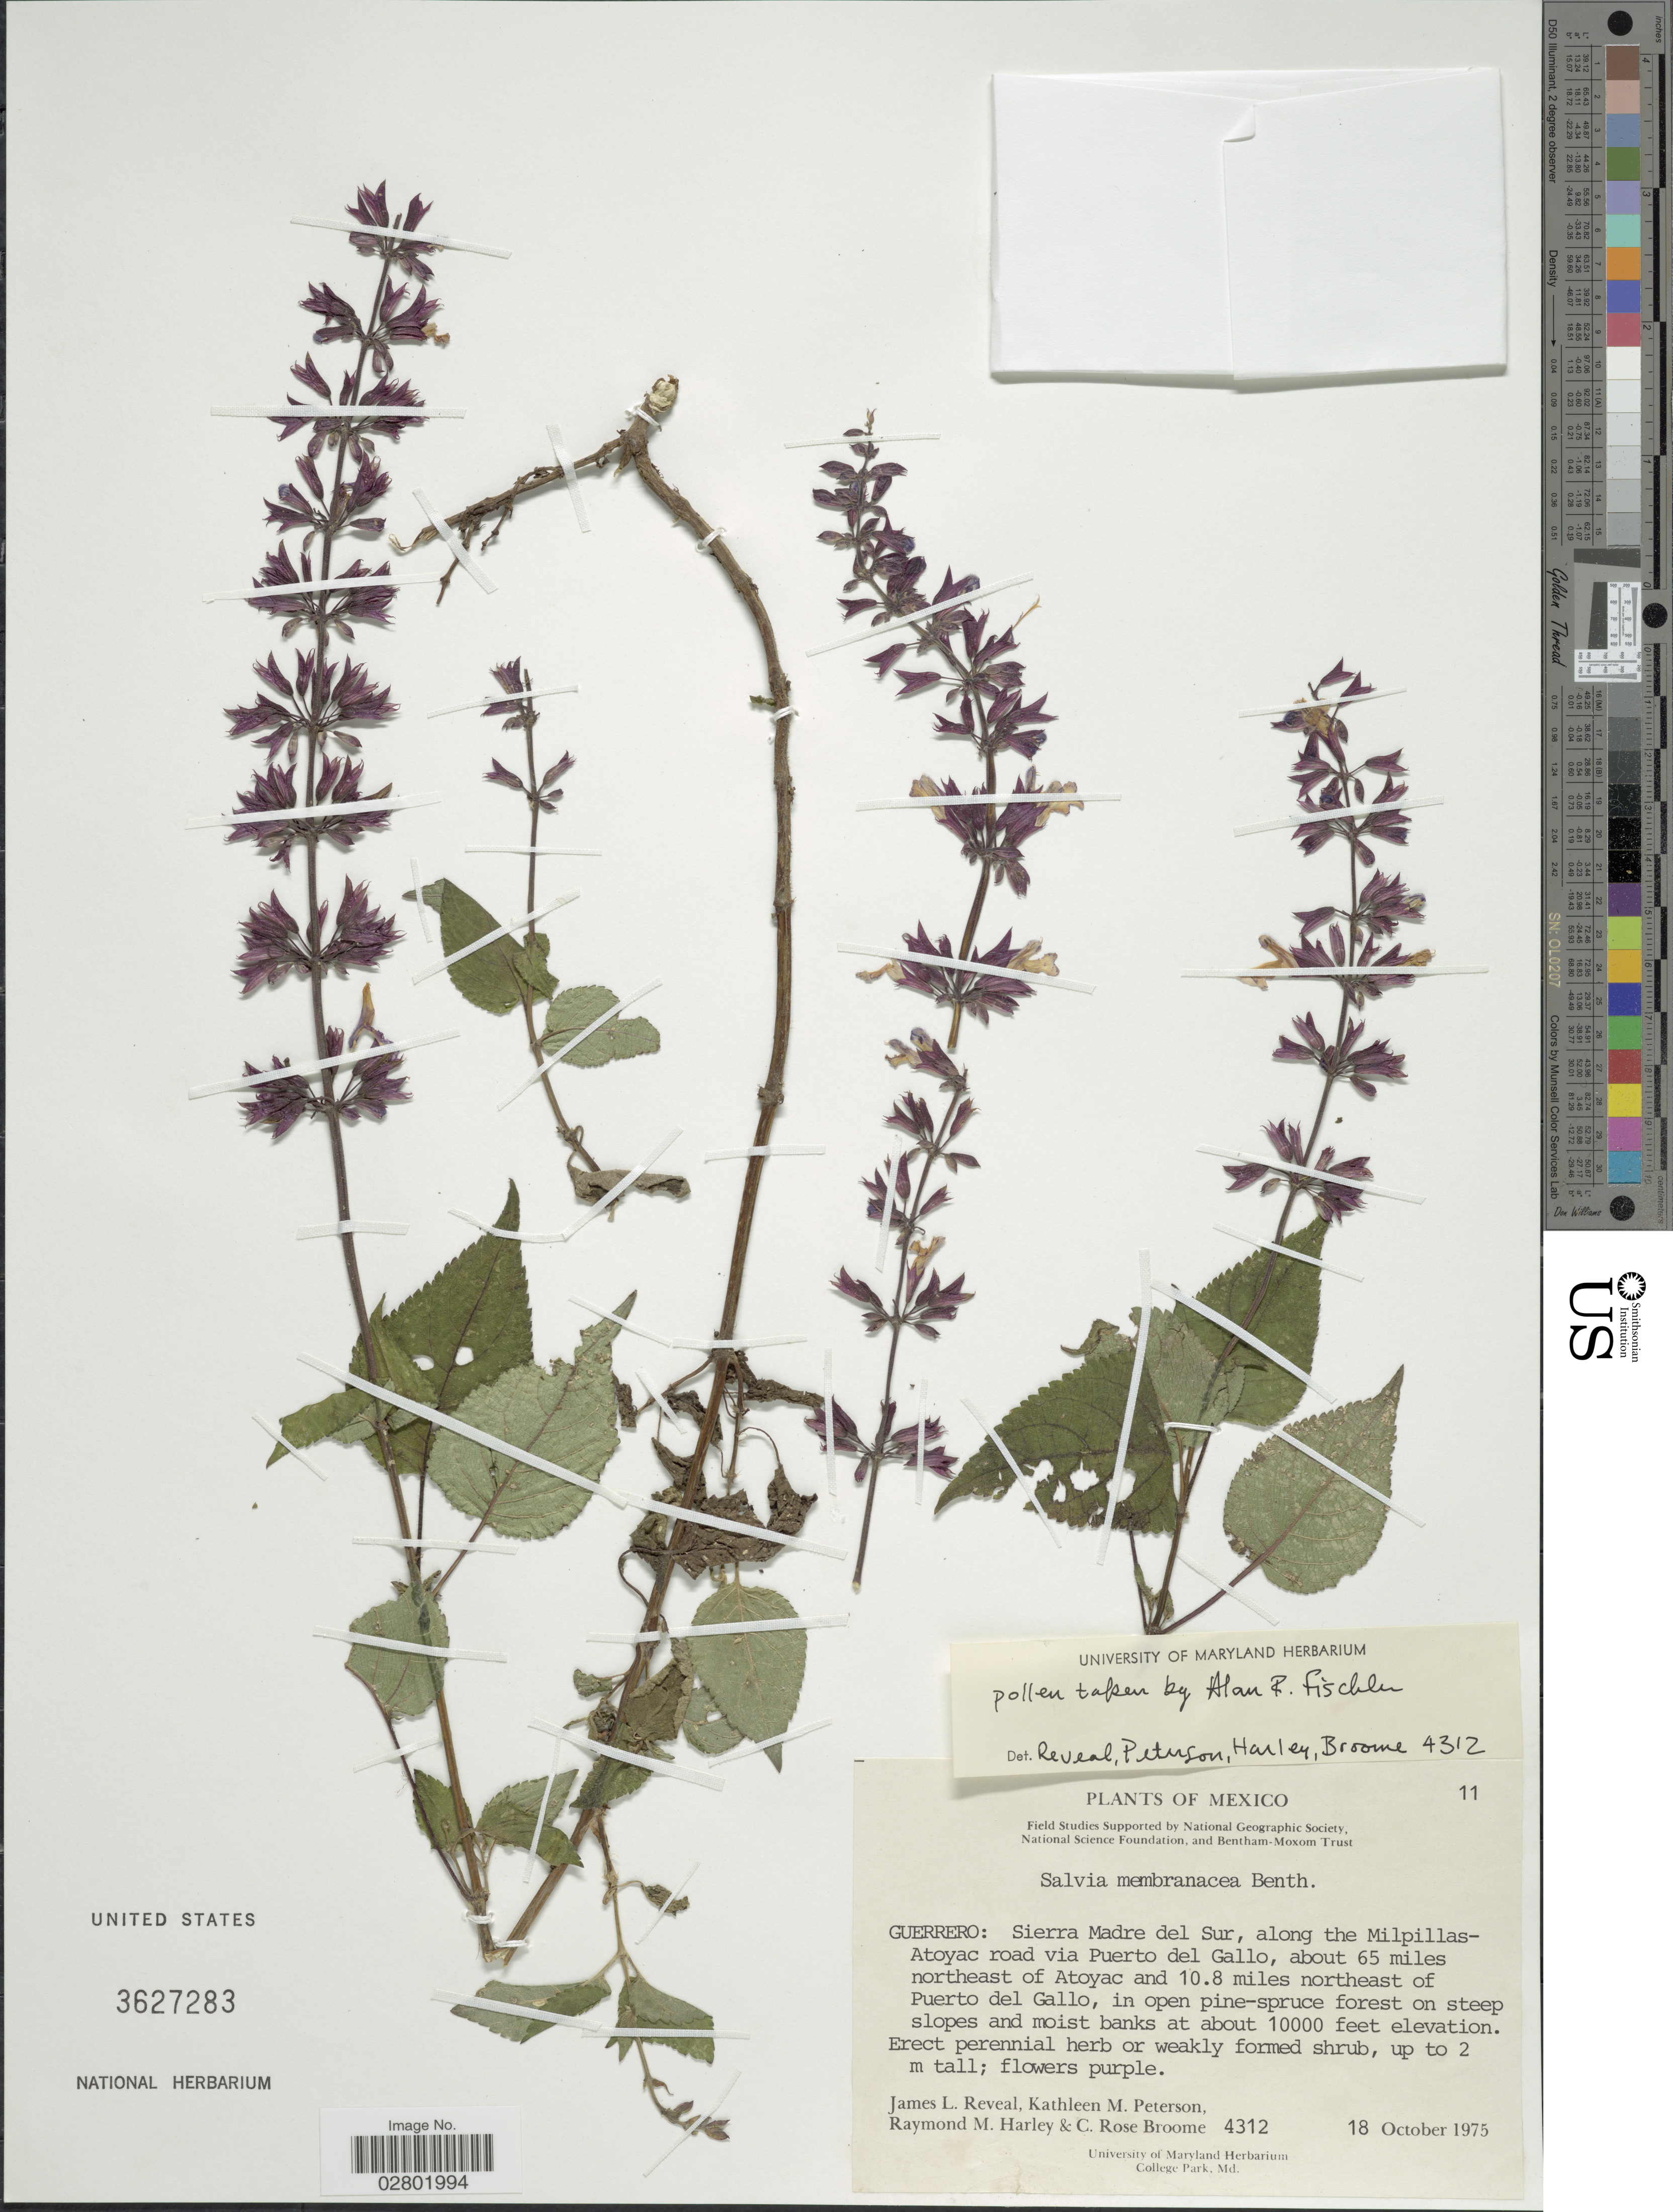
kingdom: Plantae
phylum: Tracheophyta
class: Magnoliopsida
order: Lamiales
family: Lamiaceae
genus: Salvia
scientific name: Salvia membranacea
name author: Benth.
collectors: J. L. Reveal, K. Peterson, R. M. Harley & C. R. Broome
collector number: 4312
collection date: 1975-10-18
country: Mexico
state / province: Guerrero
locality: Sierra Madre del Sur, along the Milpillas-Atoyac road via Puerto del Gallo, about 65 miles northeast of Atoyac and 10.8 miles northeast of Puerto del Gallo.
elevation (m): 3048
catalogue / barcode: US 3627283